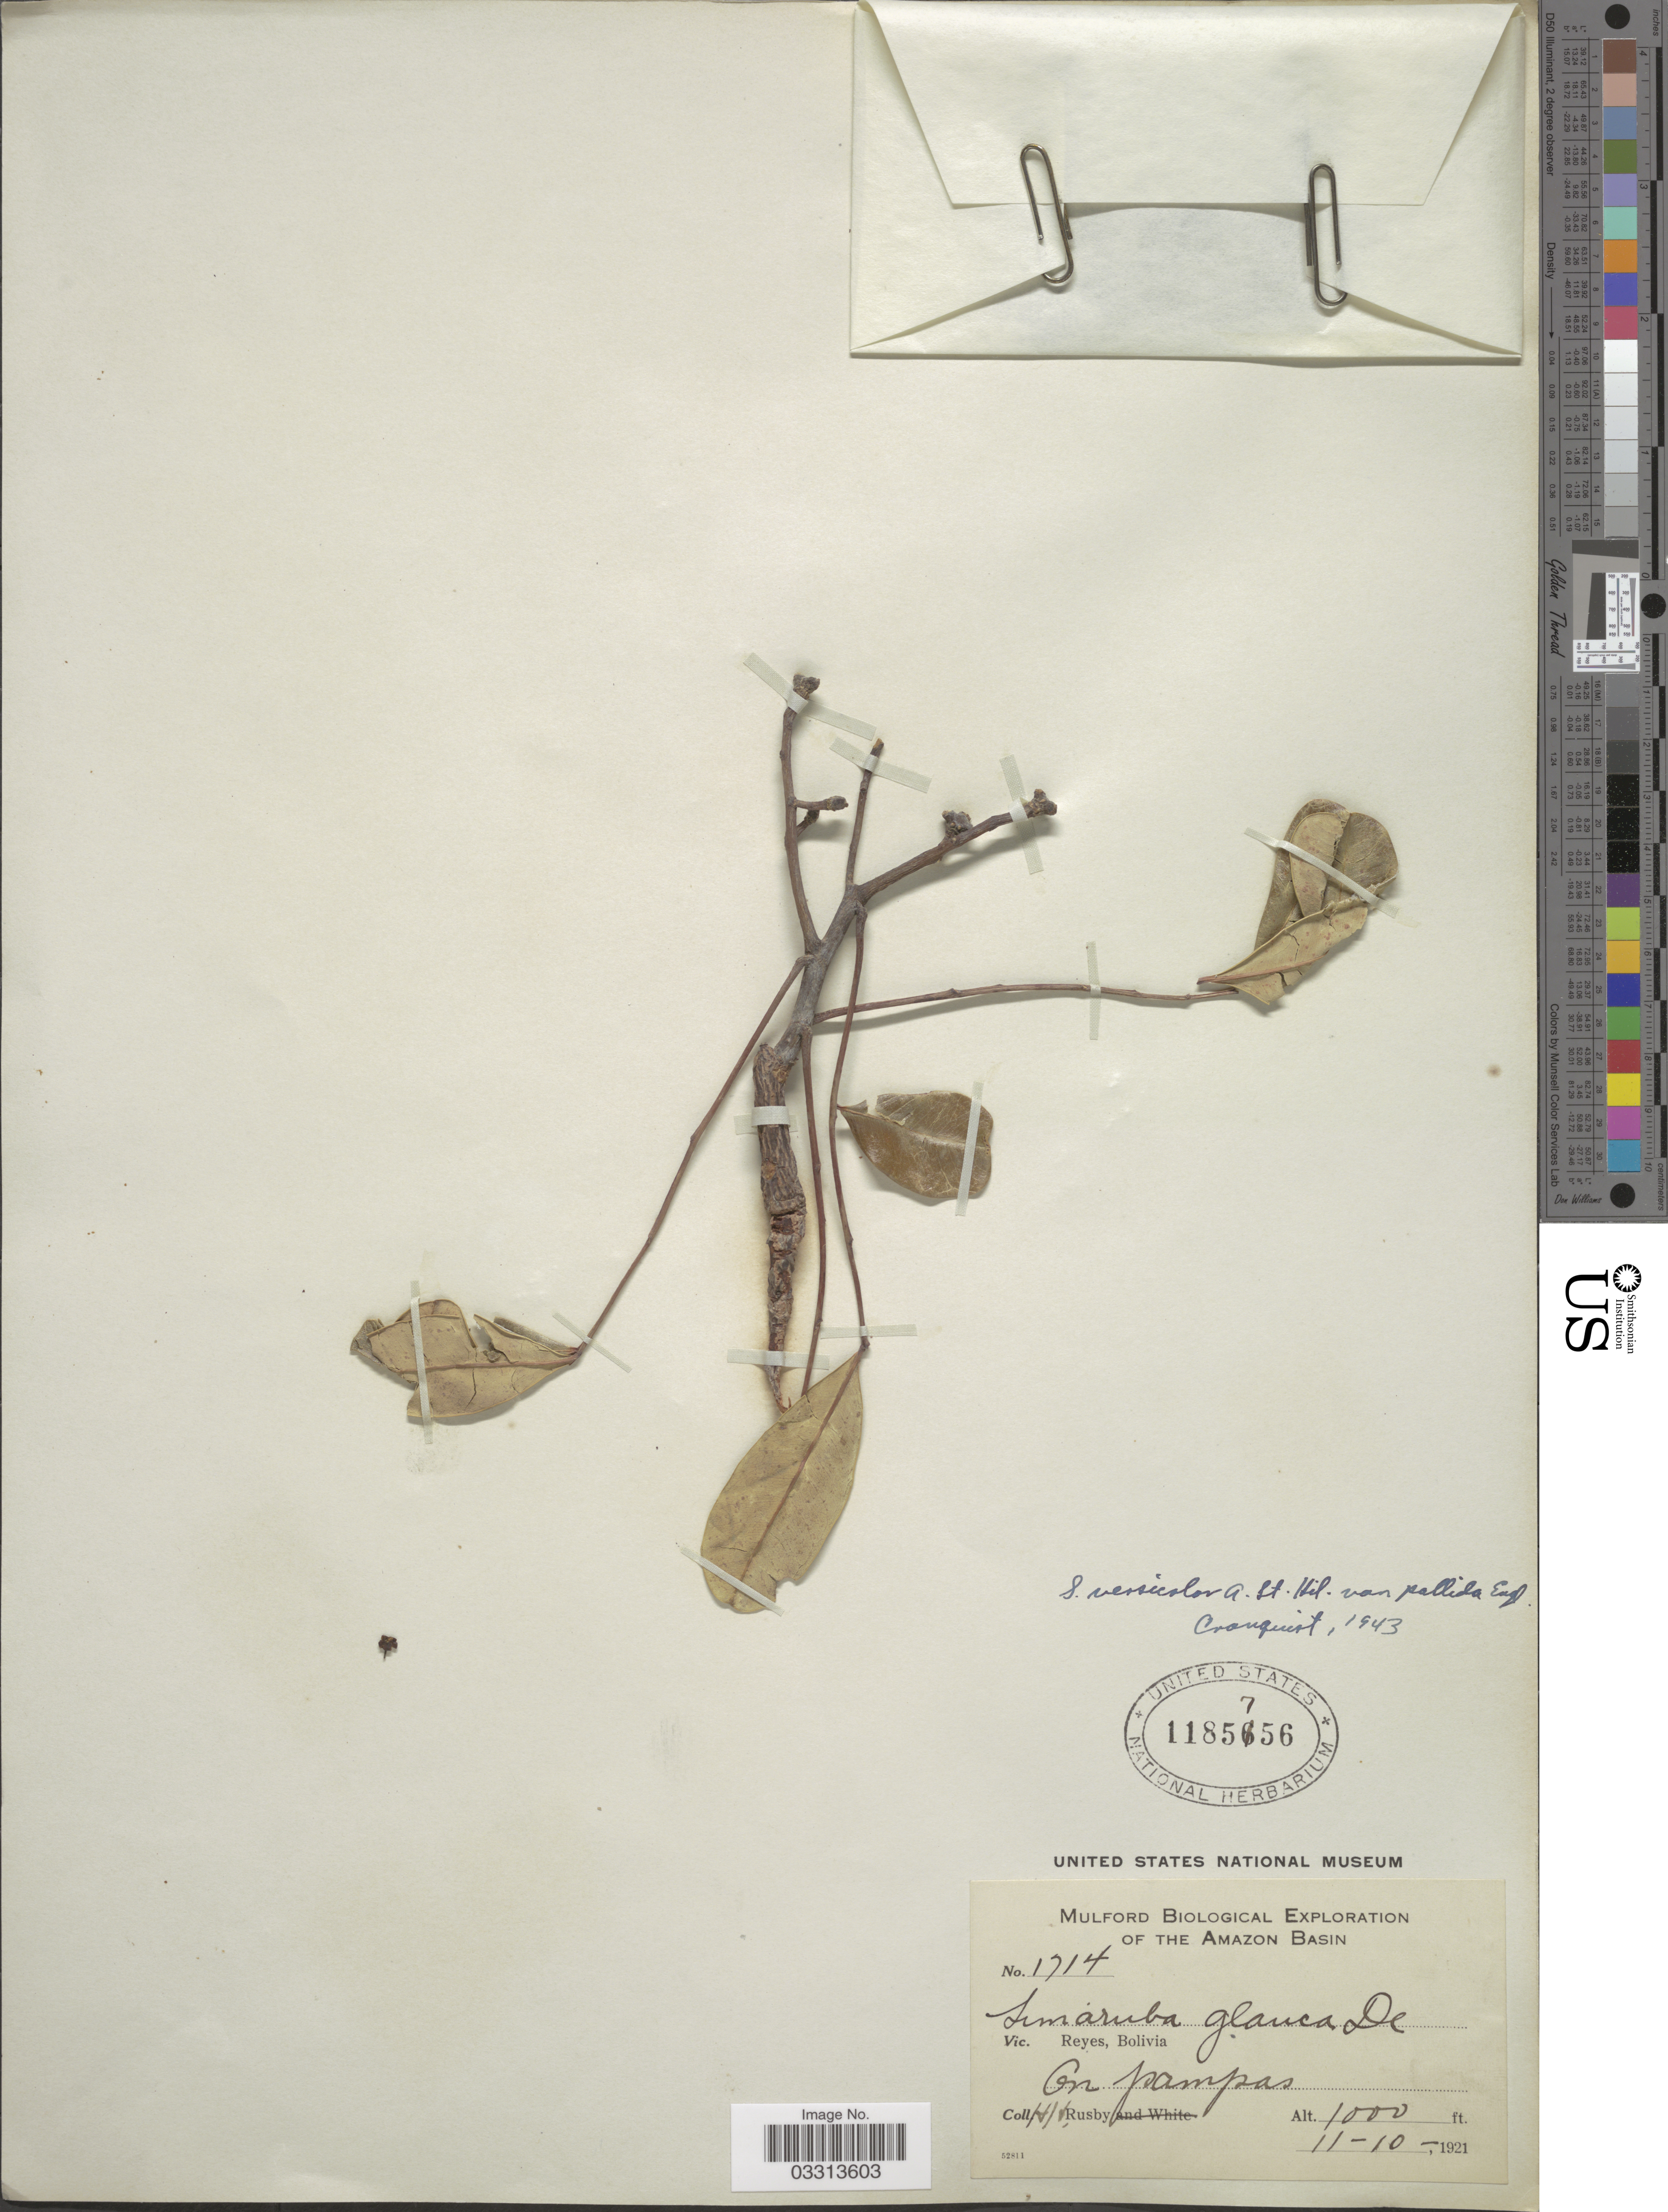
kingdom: Plantae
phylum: Tracheophyta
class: Magnoliopsida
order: Sapindales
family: Simaroubaceae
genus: Simarouba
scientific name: Simarouba versicolor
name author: A. St.-Hil.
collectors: H. H. Rusby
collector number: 1714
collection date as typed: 11-10-1921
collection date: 1921-11-10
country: Bolivia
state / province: Beni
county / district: José Ballivián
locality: Reyes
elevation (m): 305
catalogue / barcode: US 1185756